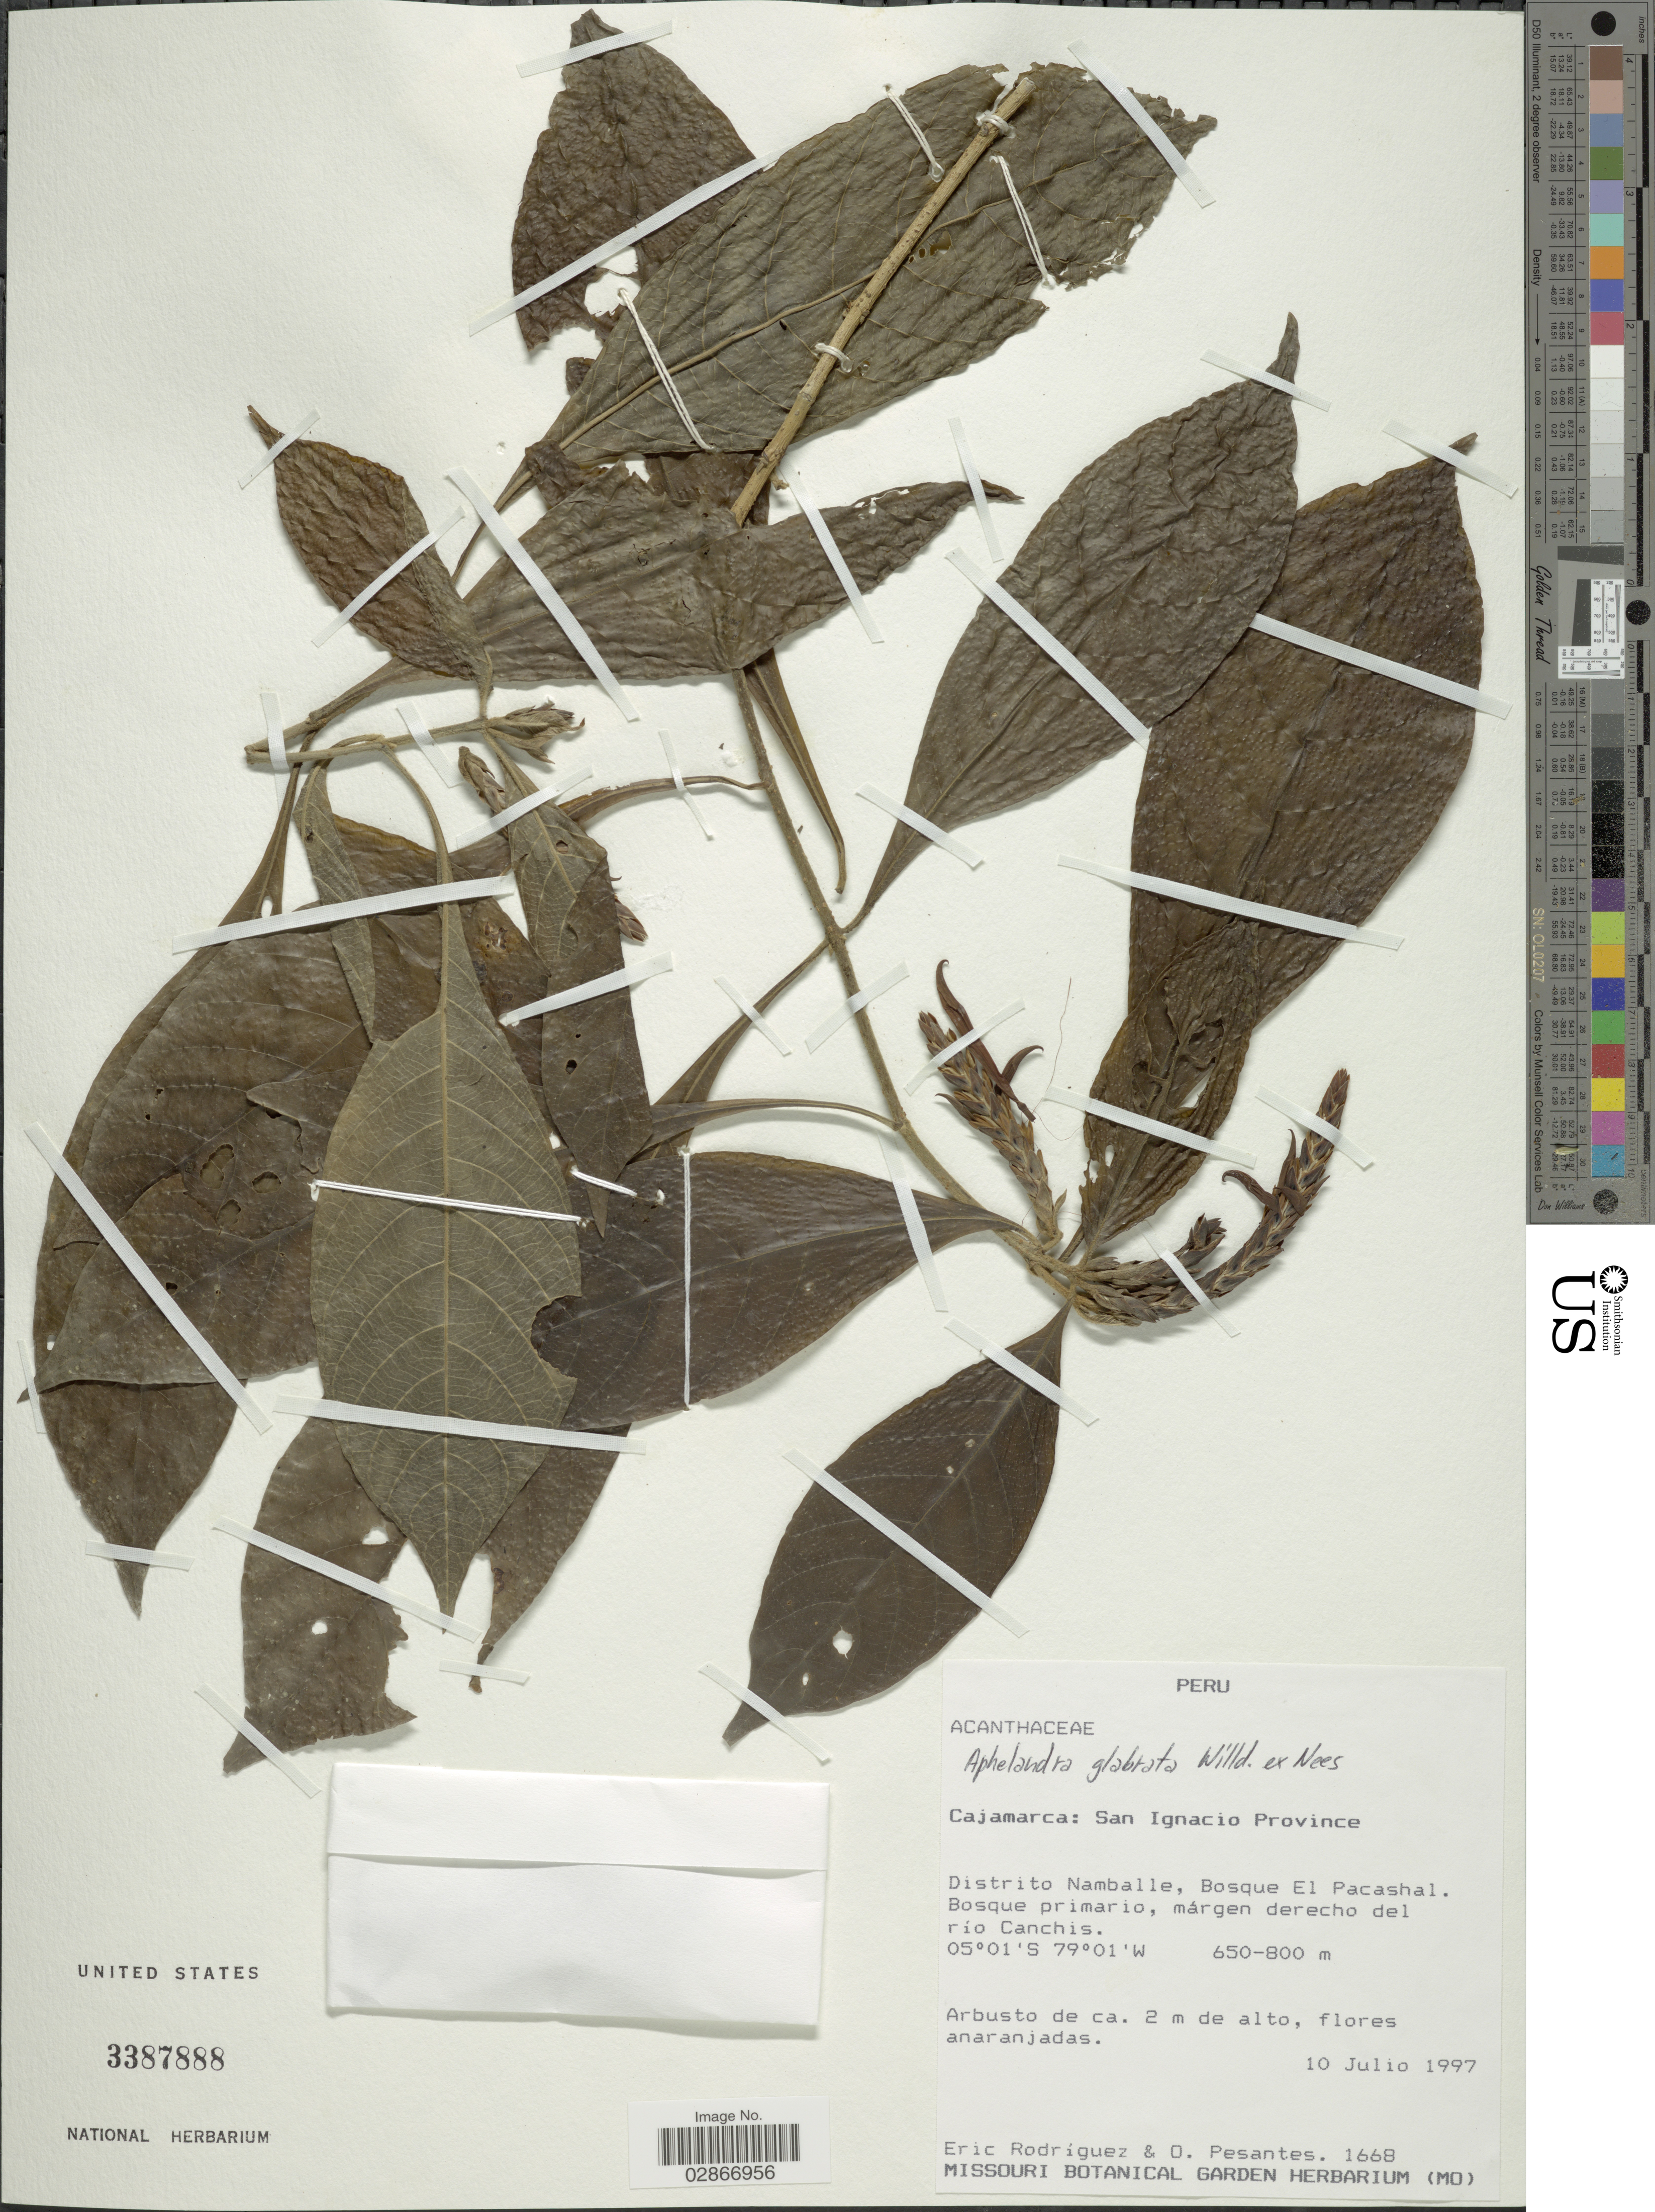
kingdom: Plantae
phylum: Tracheophyta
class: Magnoliopsida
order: Lamiales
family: Acanthaceae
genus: Aphelandra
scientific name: Aphelandra glabrata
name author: Willd. ex Nees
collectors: E. Rodriguez & O. Pesantes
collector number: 1668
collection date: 1997-07-10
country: Peru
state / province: Cajamarca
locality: San Ignacio Province. Distrito Namballe, Bosque El Pacashal. Bosque primario, márgen derecho del río Canchis.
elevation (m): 650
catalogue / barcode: US 3387888